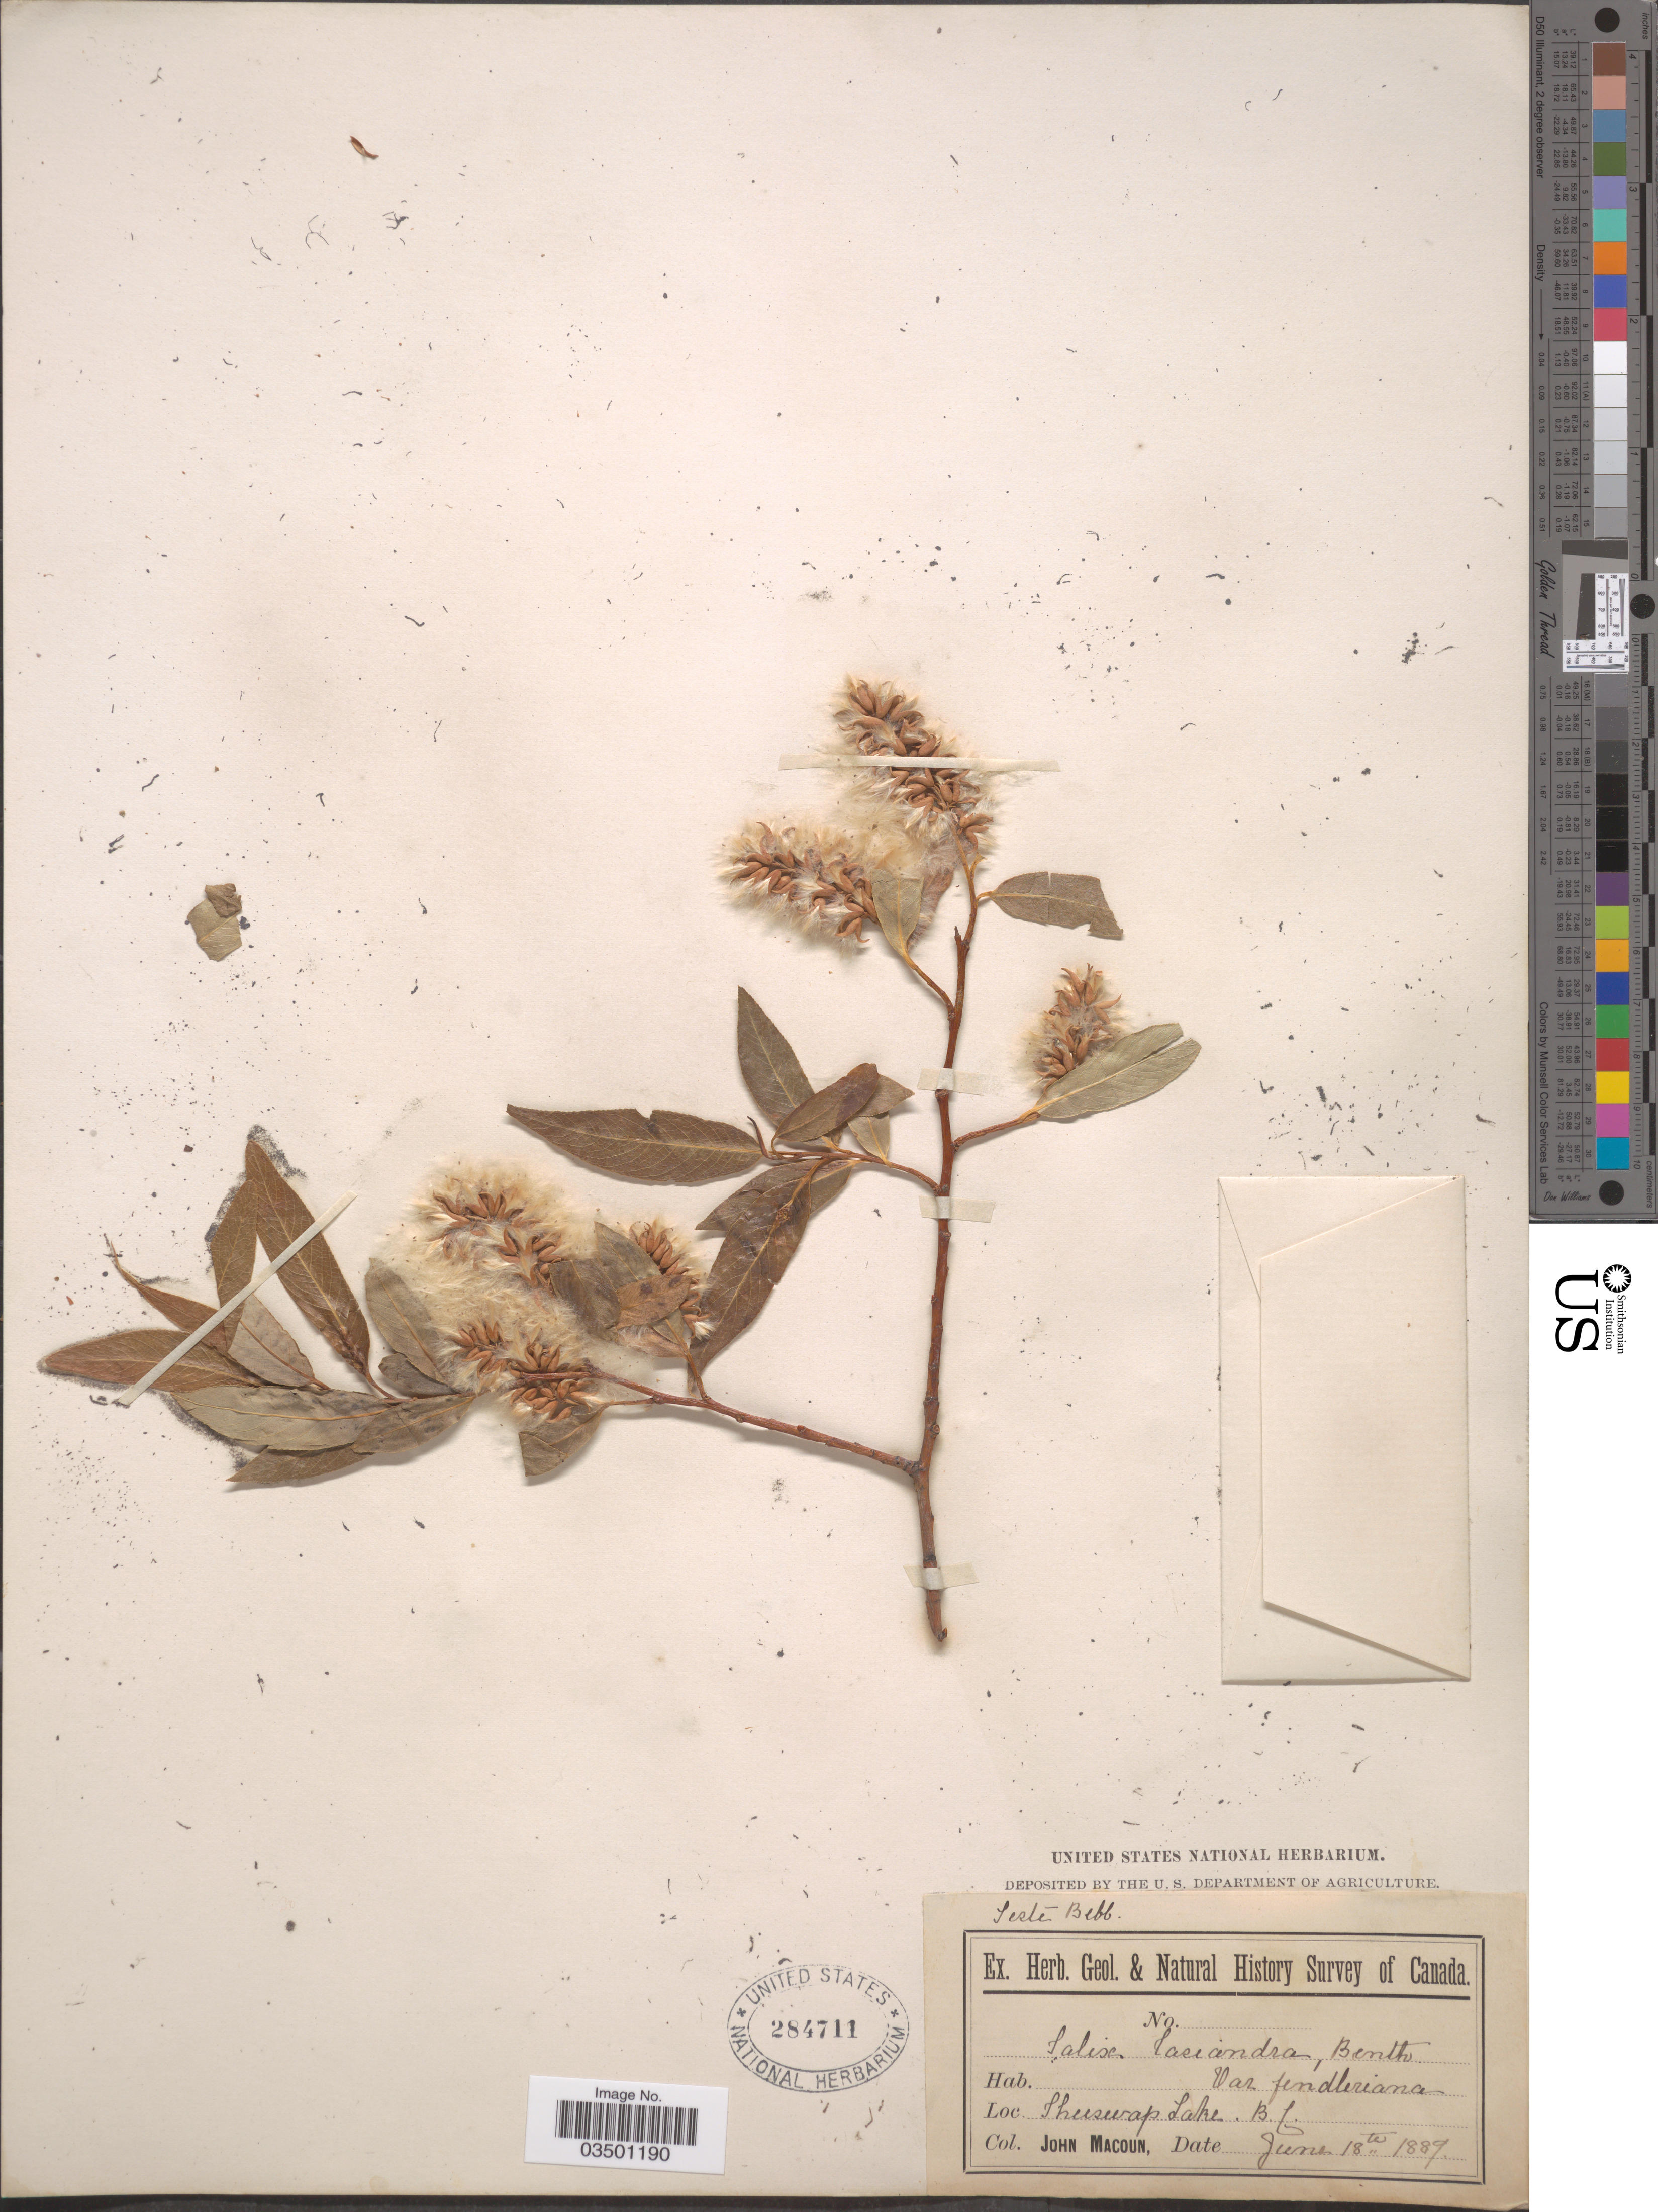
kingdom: Plantae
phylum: Tracheophyta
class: Magnoliopsida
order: Malpighiales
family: Salicaceae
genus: Salix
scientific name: Salix lasiandra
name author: Benth.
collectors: J. Macoun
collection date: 1889-06-18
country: Canada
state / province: British Columbia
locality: Shuswap Lake.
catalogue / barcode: US 284711